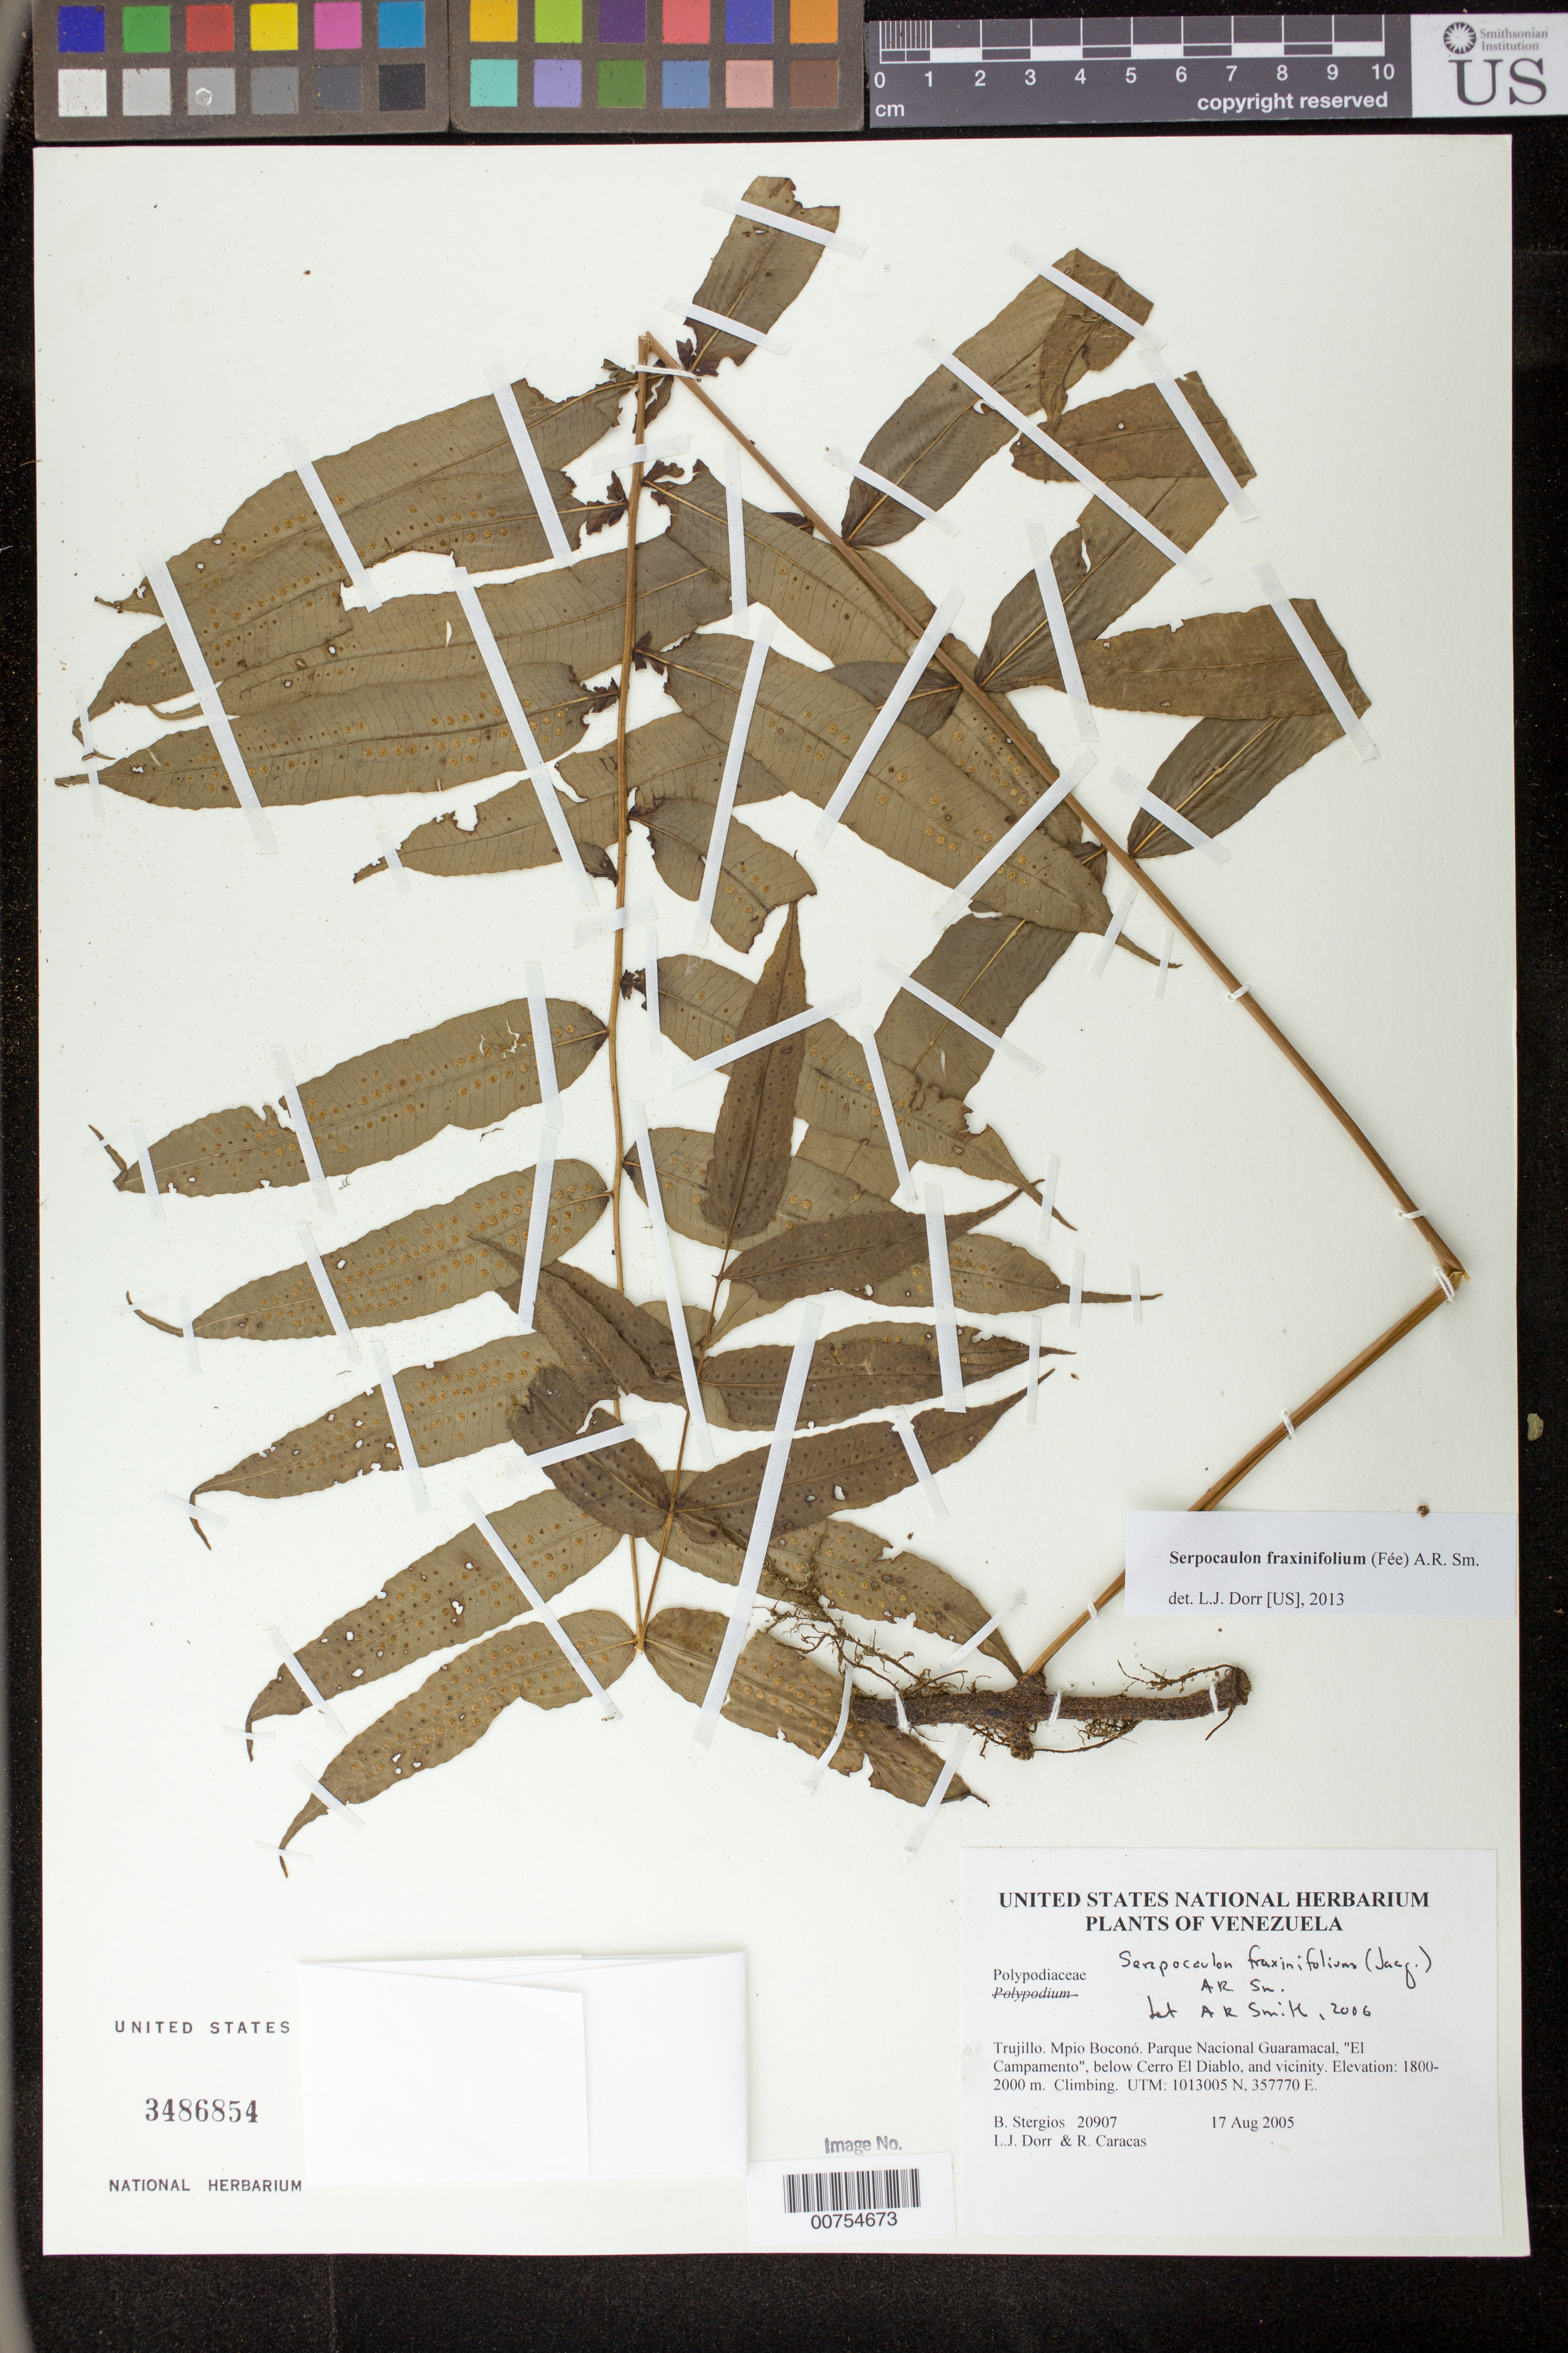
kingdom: Plantae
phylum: Tracheophyta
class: Polypodiopsida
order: Polypodiales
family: Polypodiaceae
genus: Serpocaulon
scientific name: Serpocaulon fraxinifolium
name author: (Jacq.) A.R. Sm.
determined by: Dorr, L. J., (BOT), Smithsonian Institution - National Museum of Natural History (UNITED STATES)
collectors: B. G. Stergios, L. J. Dorr & R. Caracas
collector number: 20907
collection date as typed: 17 Aug 2005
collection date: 2005-08-17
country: Venezuela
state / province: Trujillo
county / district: Boconó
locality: Parque Nacional Guaramacal, "El Campamento", below Cerro El Diablo, and vicinity.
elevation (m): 1800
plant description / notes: PORT, US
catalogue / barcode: US 3486854